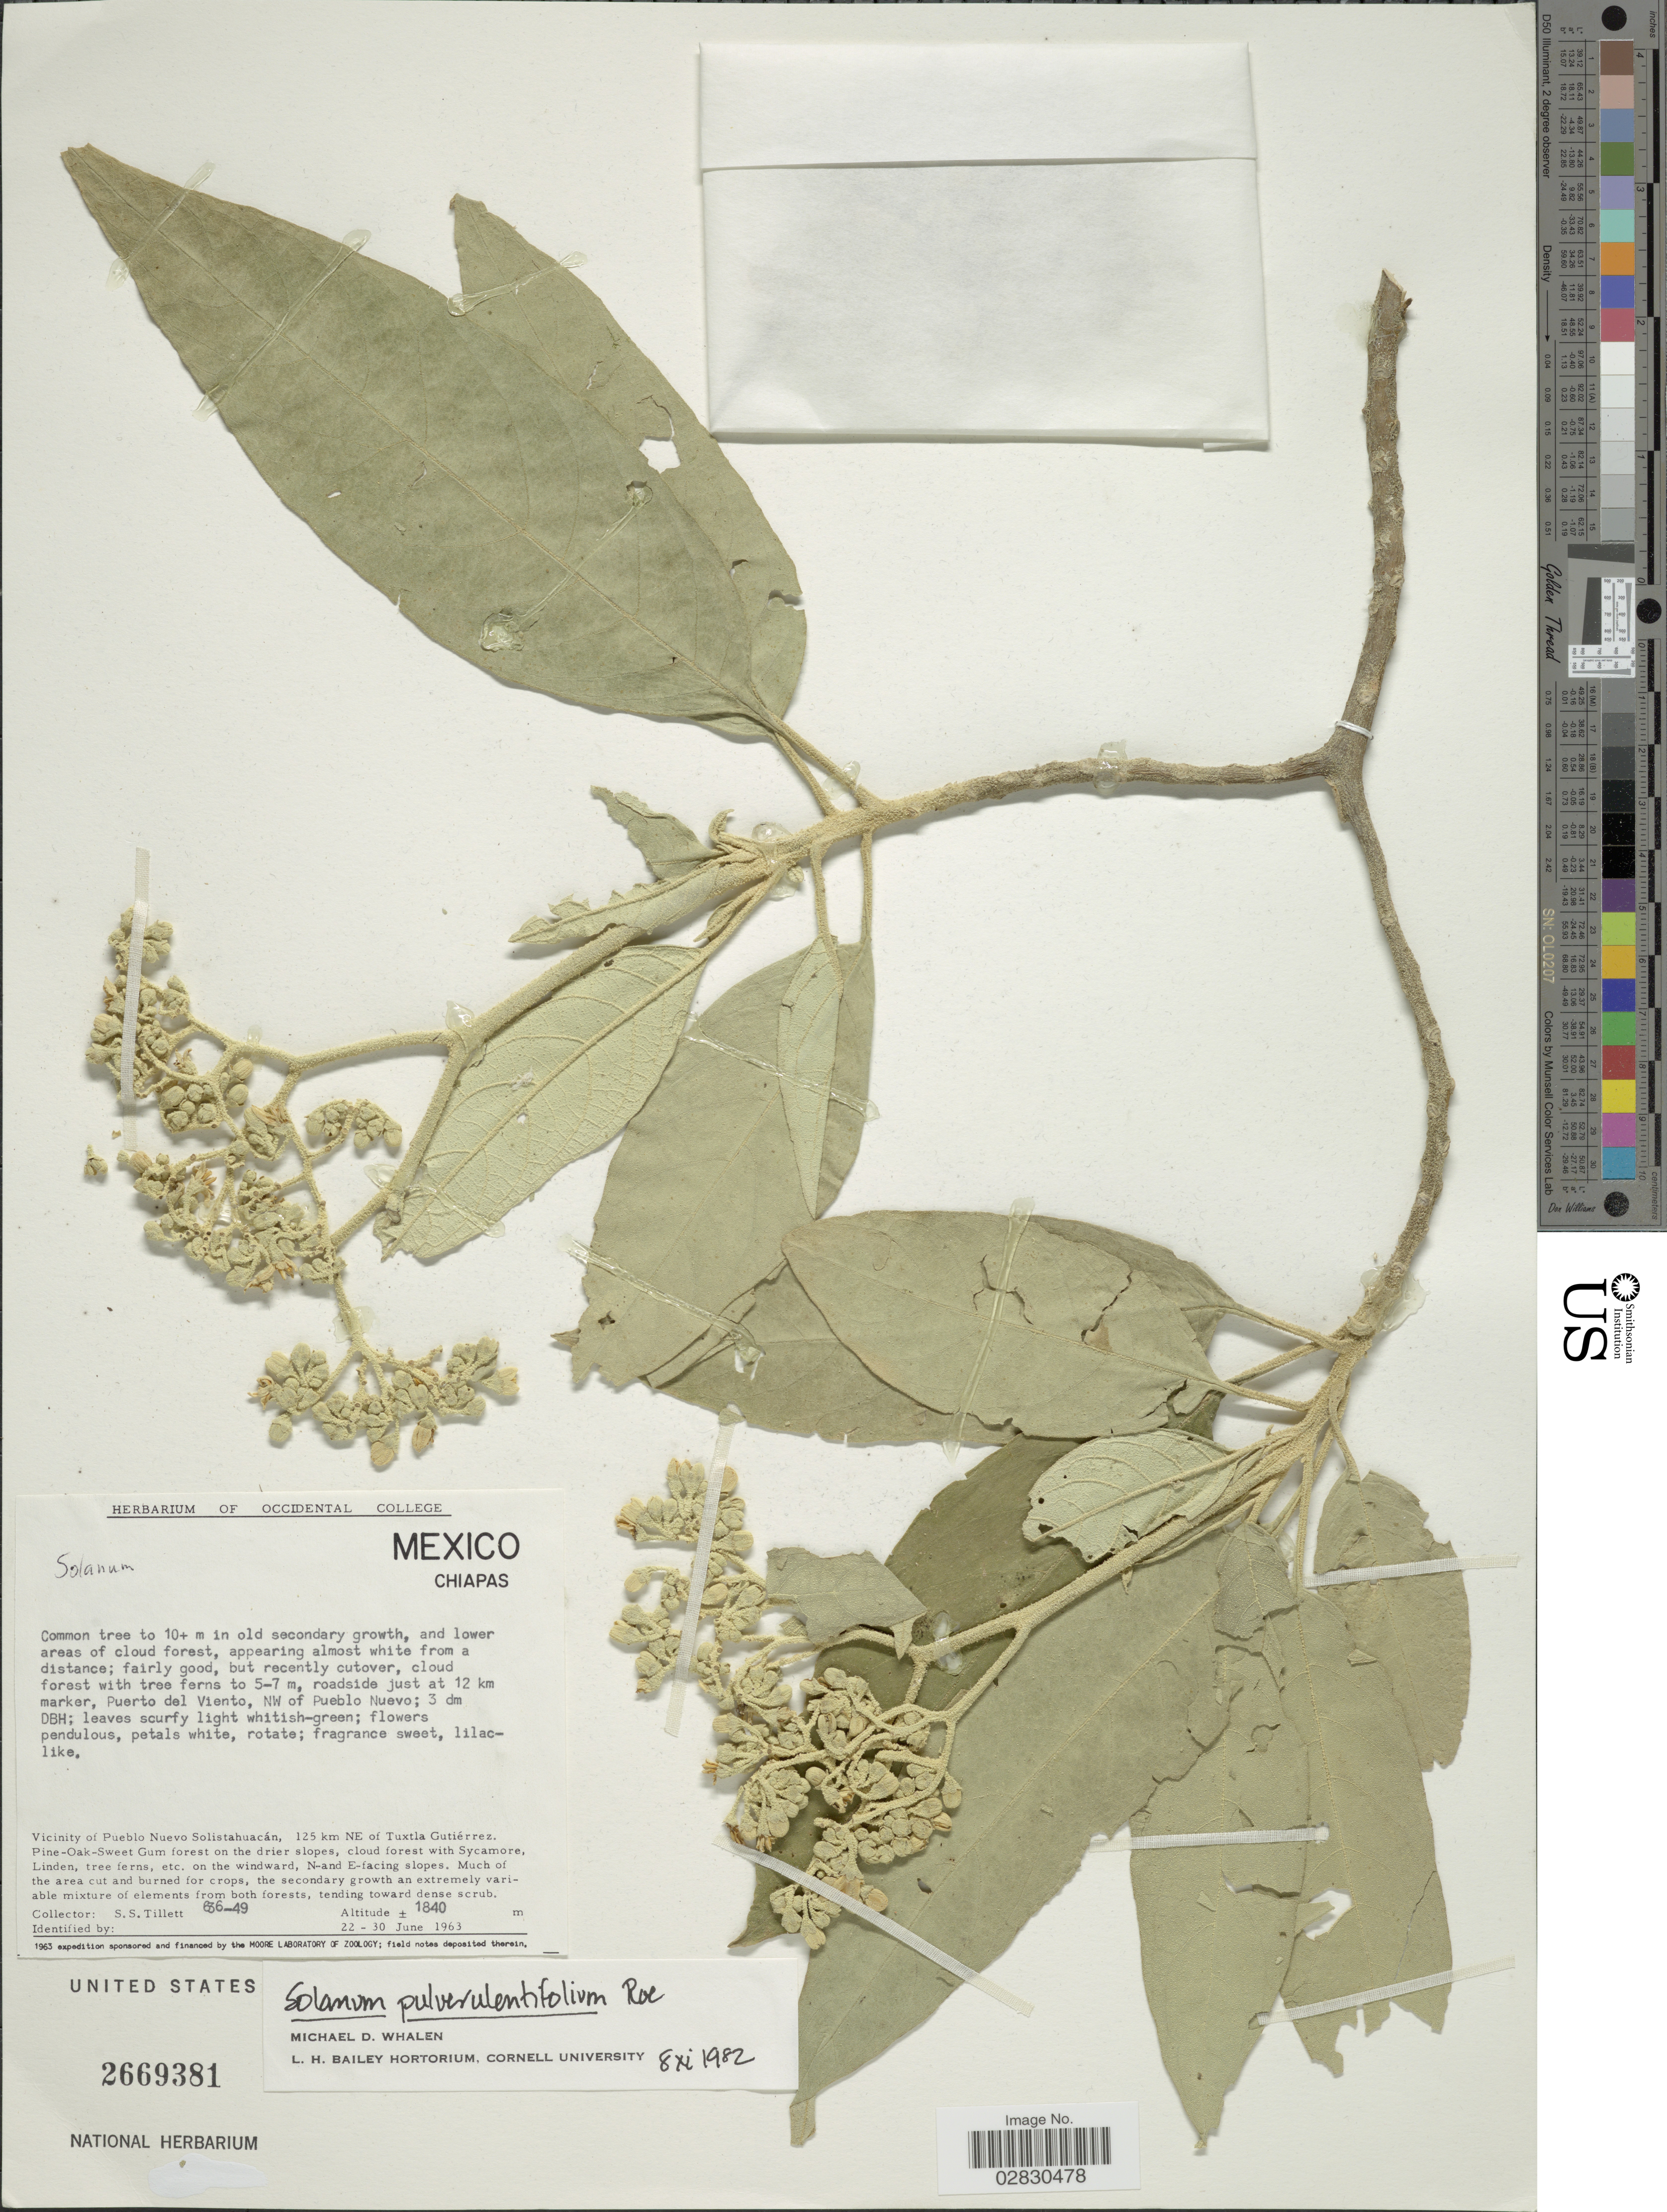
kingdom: Plantae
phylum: Tracheophyta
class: Magnoliopsida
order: Solanales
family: Solanaceae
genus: Solanum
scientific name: Solanum pulverulentifolium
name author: K.E. Roe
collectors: S. S. Tillett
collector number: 636-49*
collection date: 1963-06-22/1963-06-30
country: Mexico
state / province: Chiapas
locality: Roadside just at 12 km marker, Puerto del Viento, Nw of Pueblo Nuevo. Vicinity of Pueblo Nuevo Solistahuacán, 125 km NE of Tuxtla Gutiérrez.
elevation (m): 1840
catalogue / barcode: US 2669381